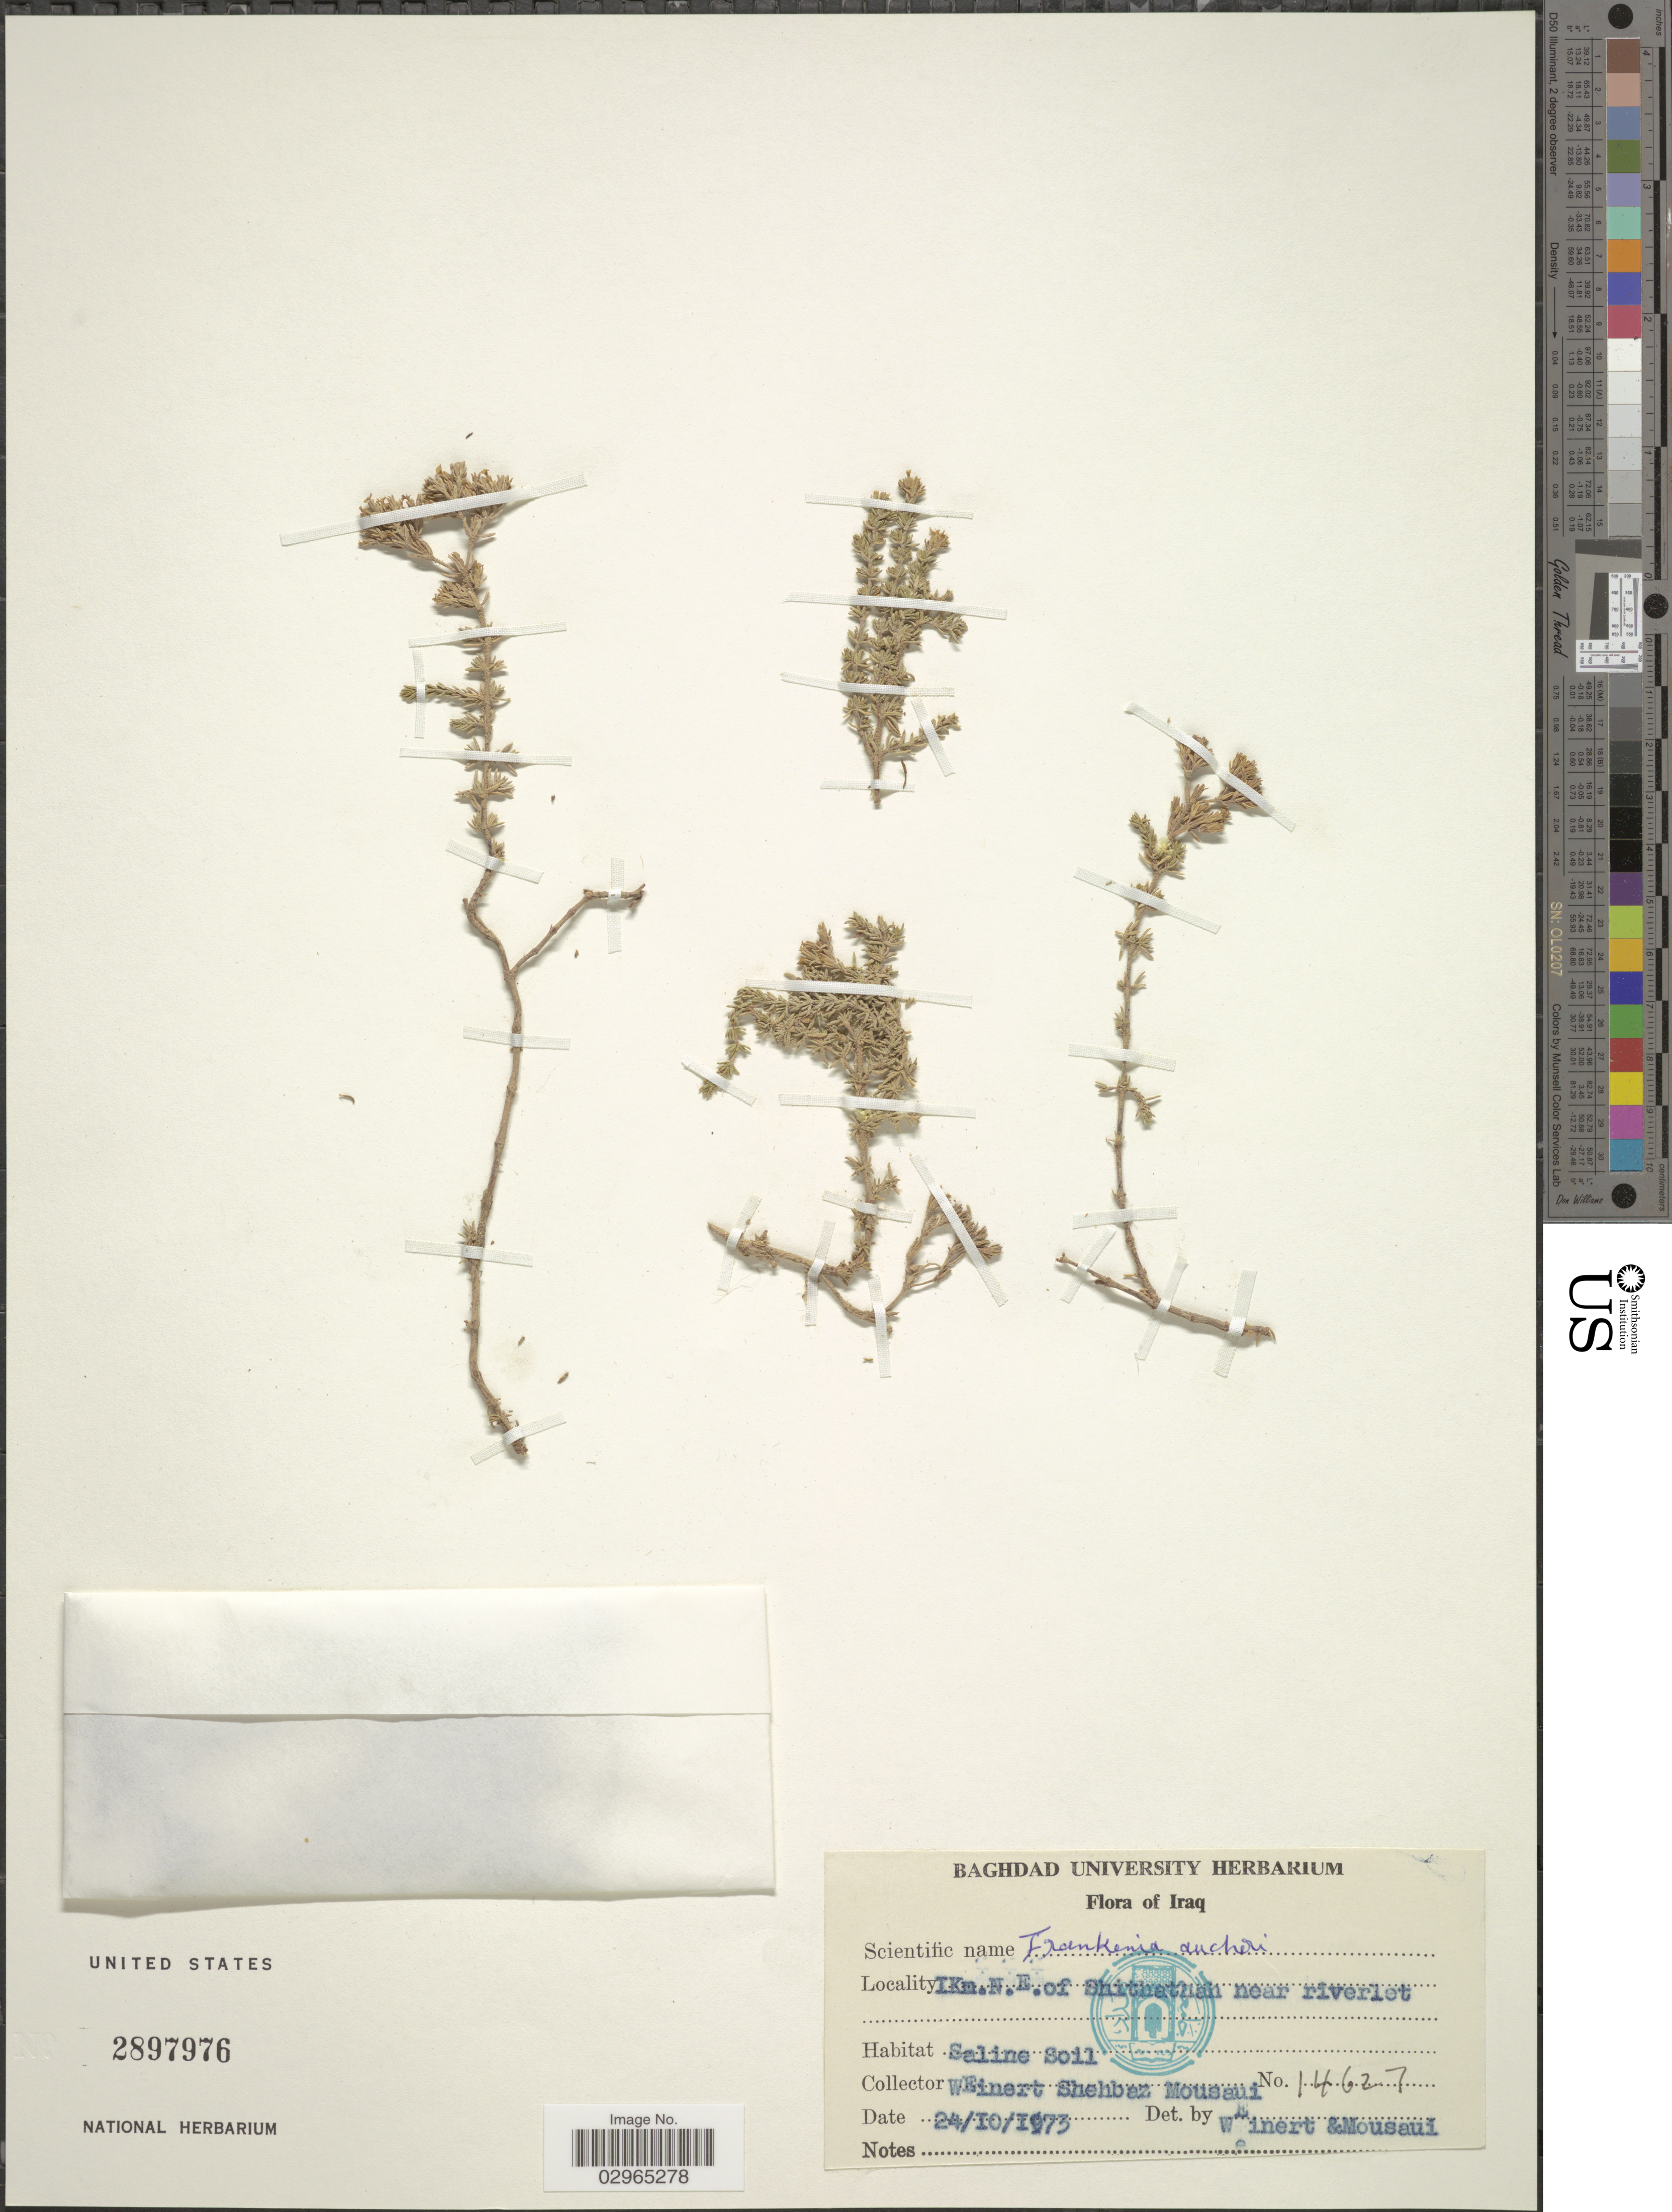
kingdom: Plantae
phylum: Tracheophyta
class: Magnoliopsida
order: Caryophyllales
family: Frankeniaceae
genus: Frankenia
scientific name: Frankenia laevis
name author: L.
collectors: Weinert, --, Shehbaz & Mousaui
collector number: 14627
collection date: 1973-10-24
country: Iraq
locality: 1Km. N.E. of Shithetuah near riverlet.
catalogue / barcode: US 2897976